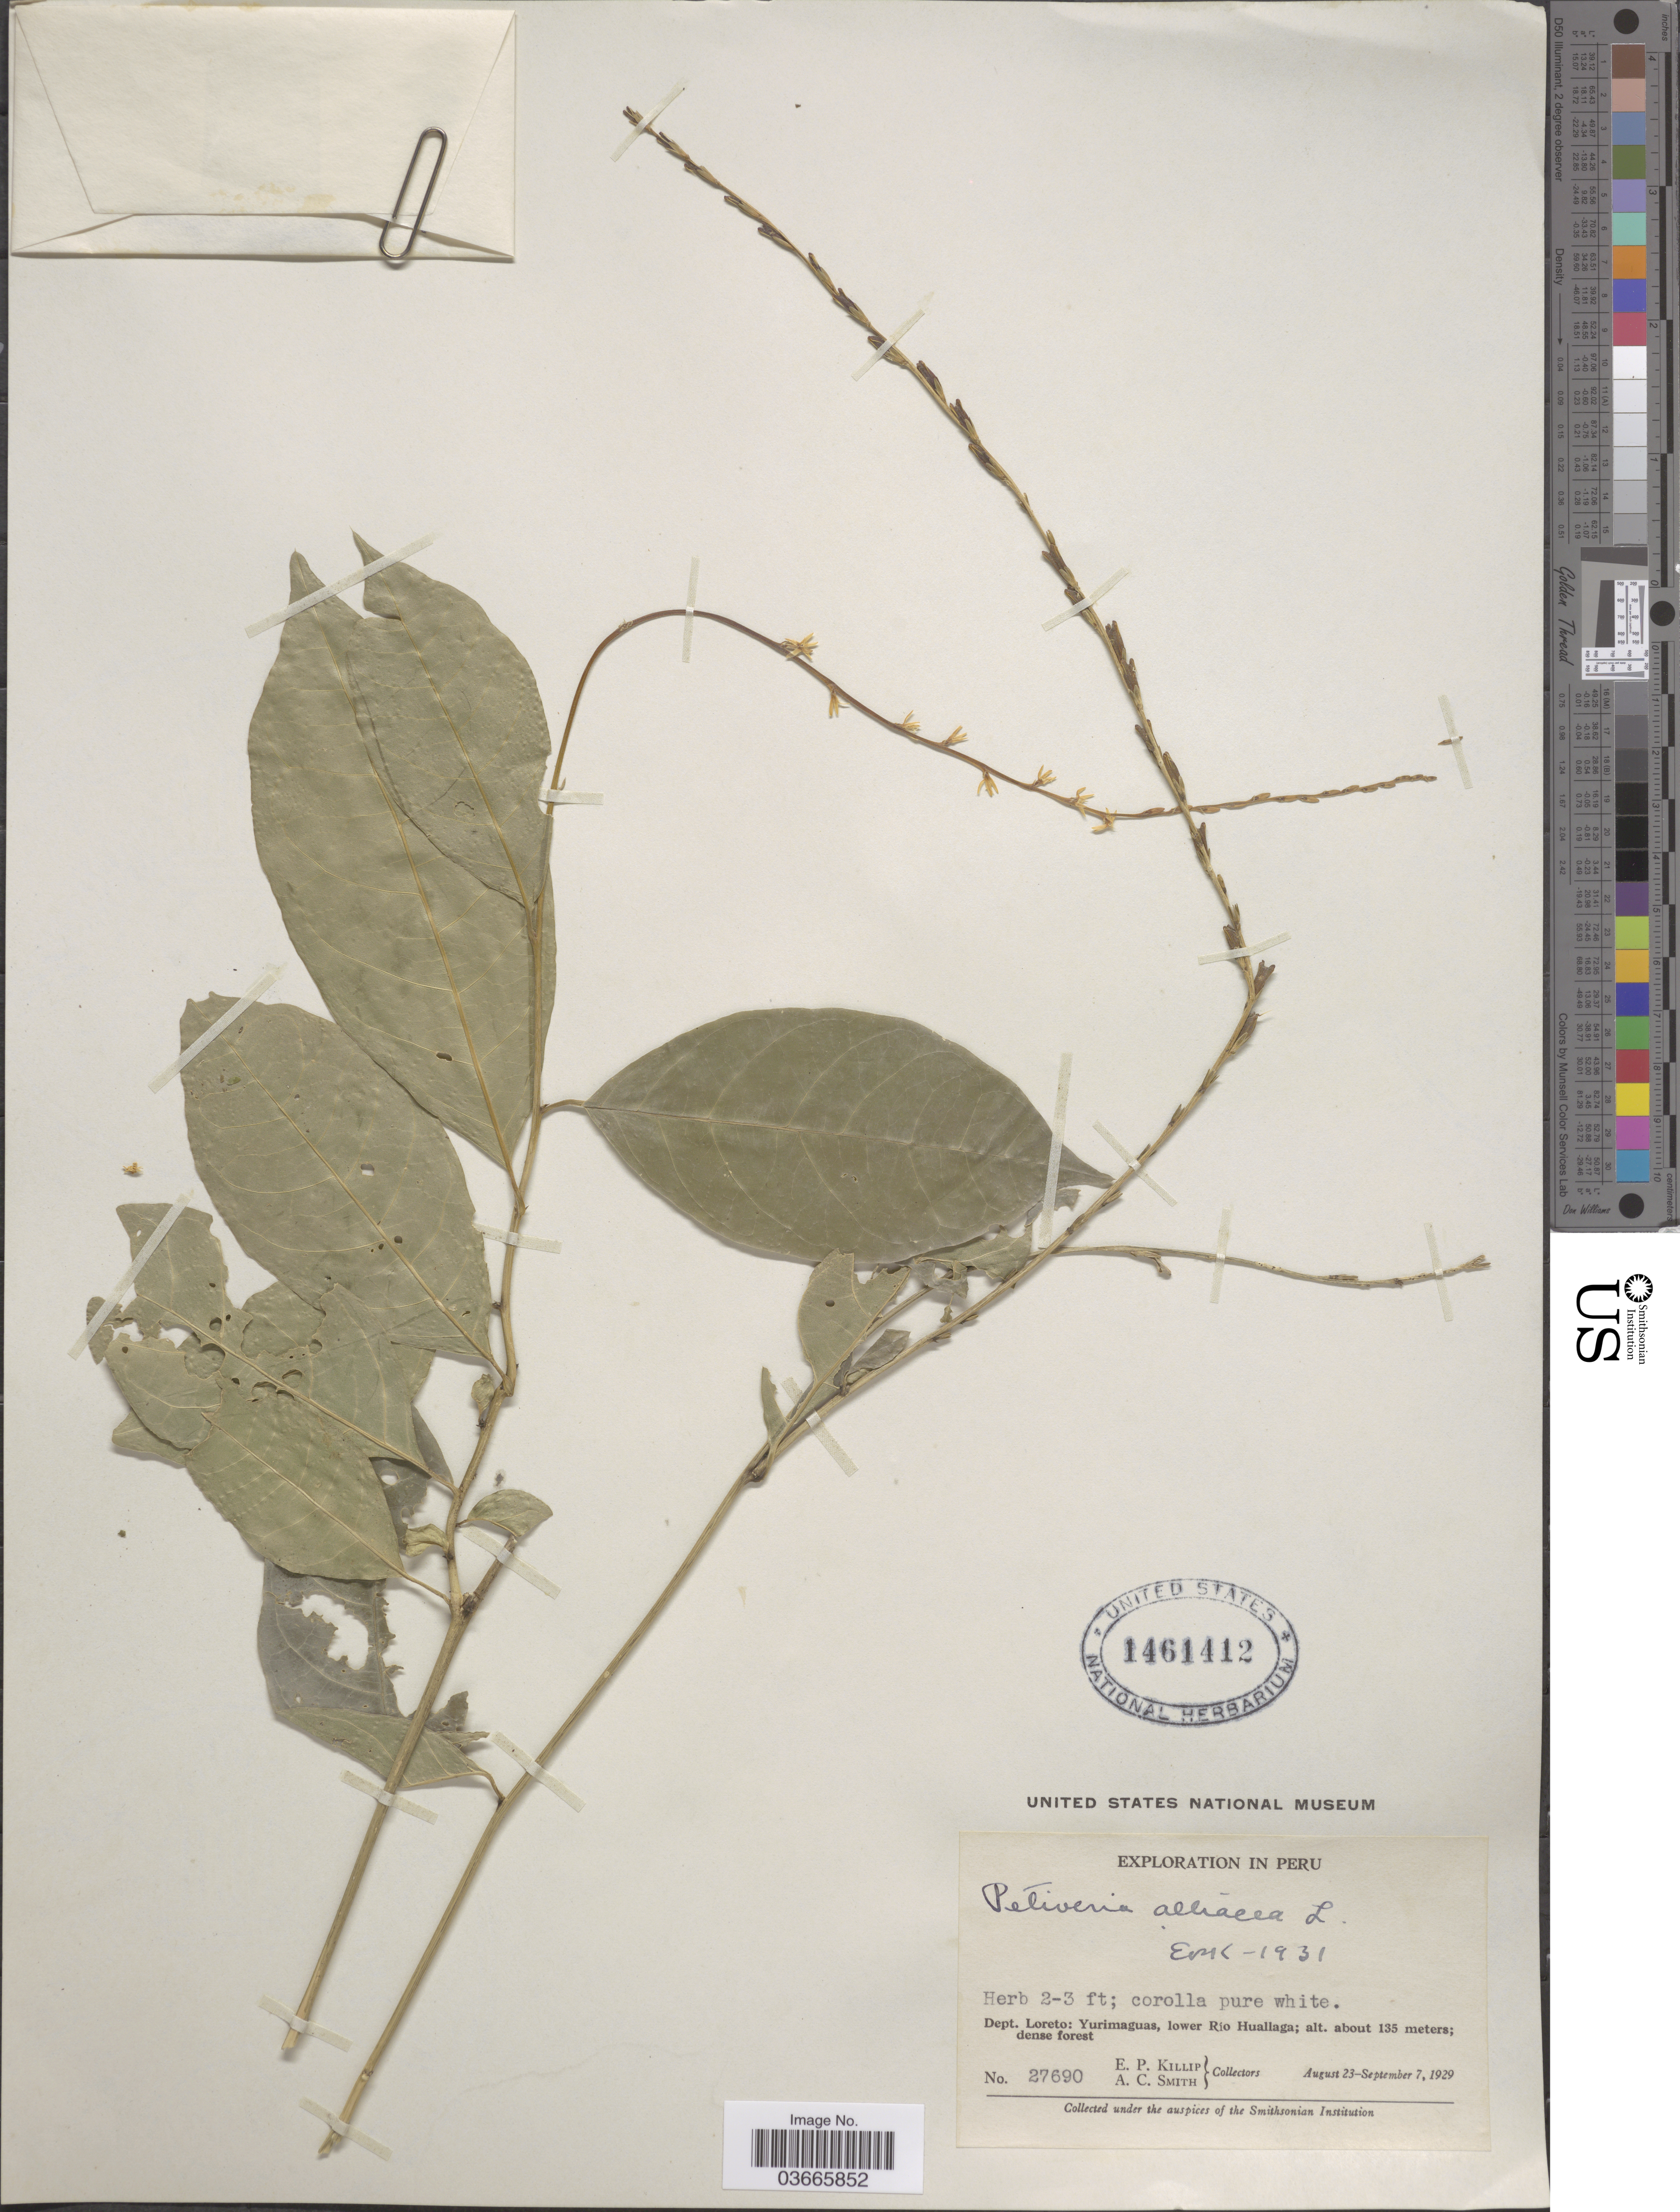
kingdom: Plantae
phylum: Tracheophyta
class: Magnoliopsida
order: Caryophyllales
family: Phytolaccaceae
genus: Petiveria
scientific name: Petiveria alliacea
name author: L.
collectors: E. P. Killip & A. C. Smith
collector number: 27690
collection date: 1929-08-23/1929-09-07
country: Peru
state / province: Loreto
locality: Dept. Loreto: Yurimaguas, lower Río Huallaga.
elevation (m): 135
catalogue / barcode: US 1461412